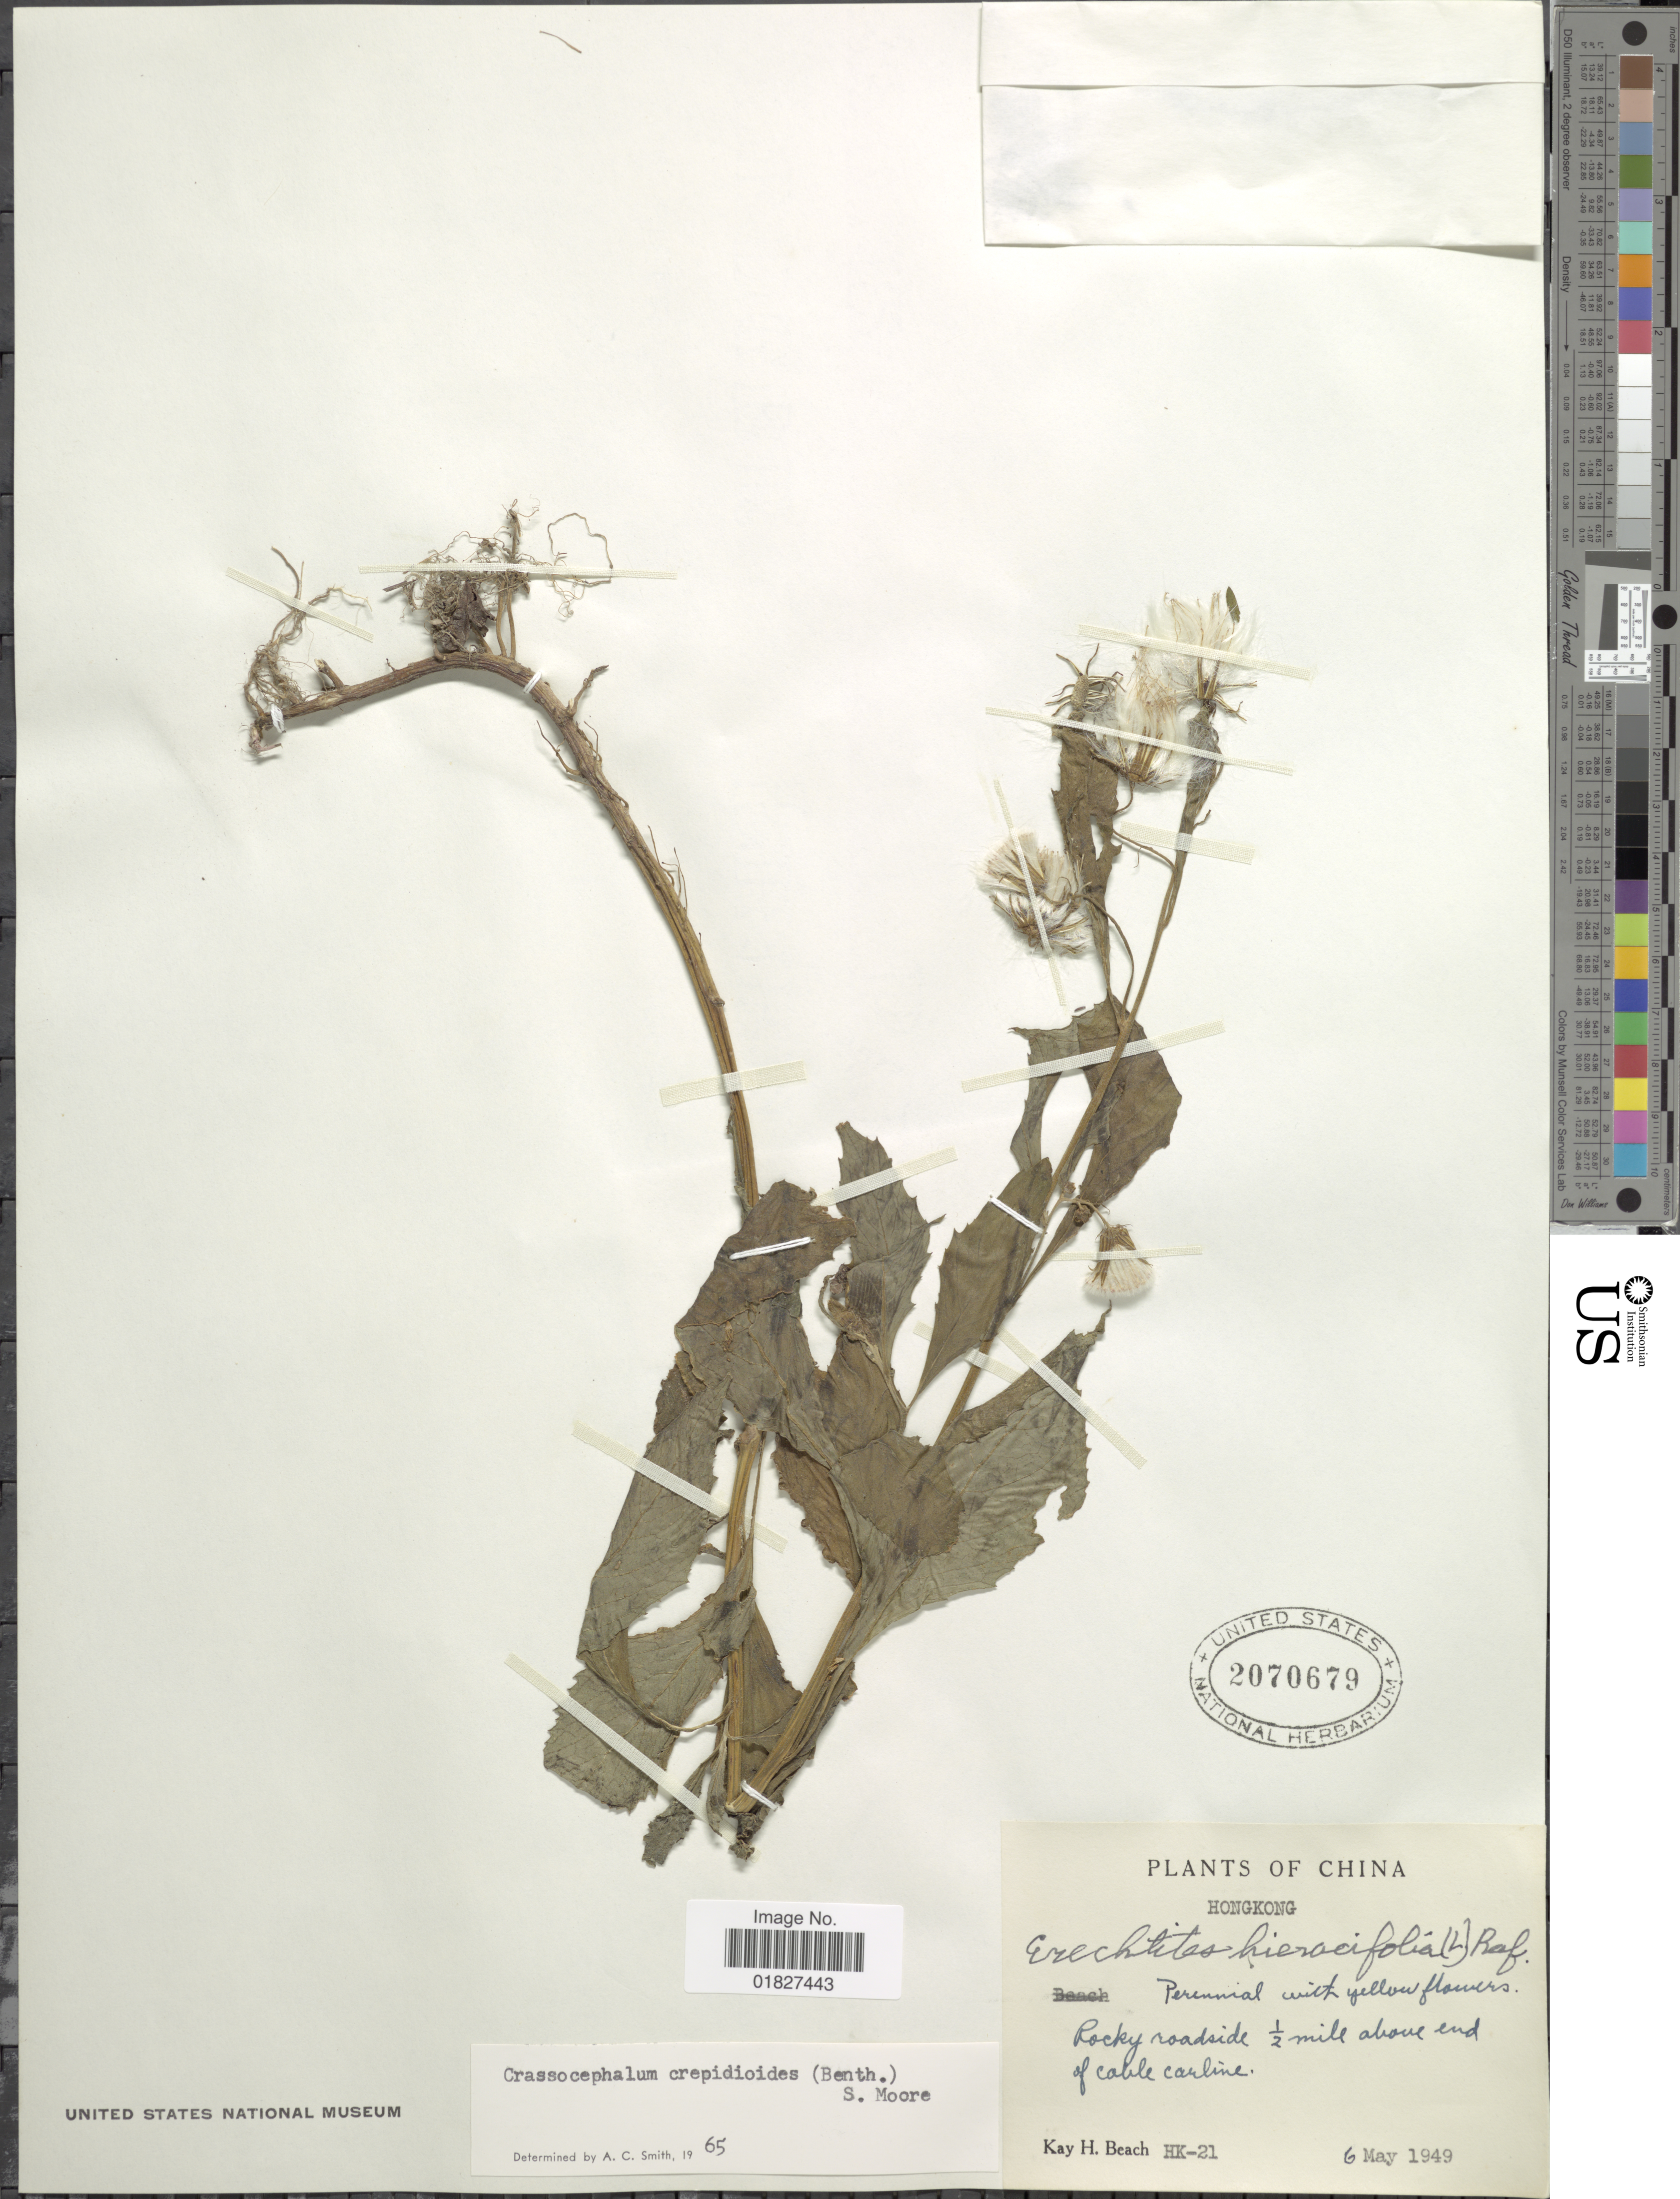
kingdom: Plantae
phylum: Tracheophyta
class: Magnoliopsida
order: Asterales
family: Asteraceae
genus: Crassocephalum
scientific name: Crassocephalum crepidioides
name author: (Benth.) S. Moore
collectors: K. H. Beach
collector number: HK-21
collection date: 1949-05-06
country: China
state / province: Hong Kong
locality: ½ mile above end of Cable Carline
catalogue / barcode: US 2070679